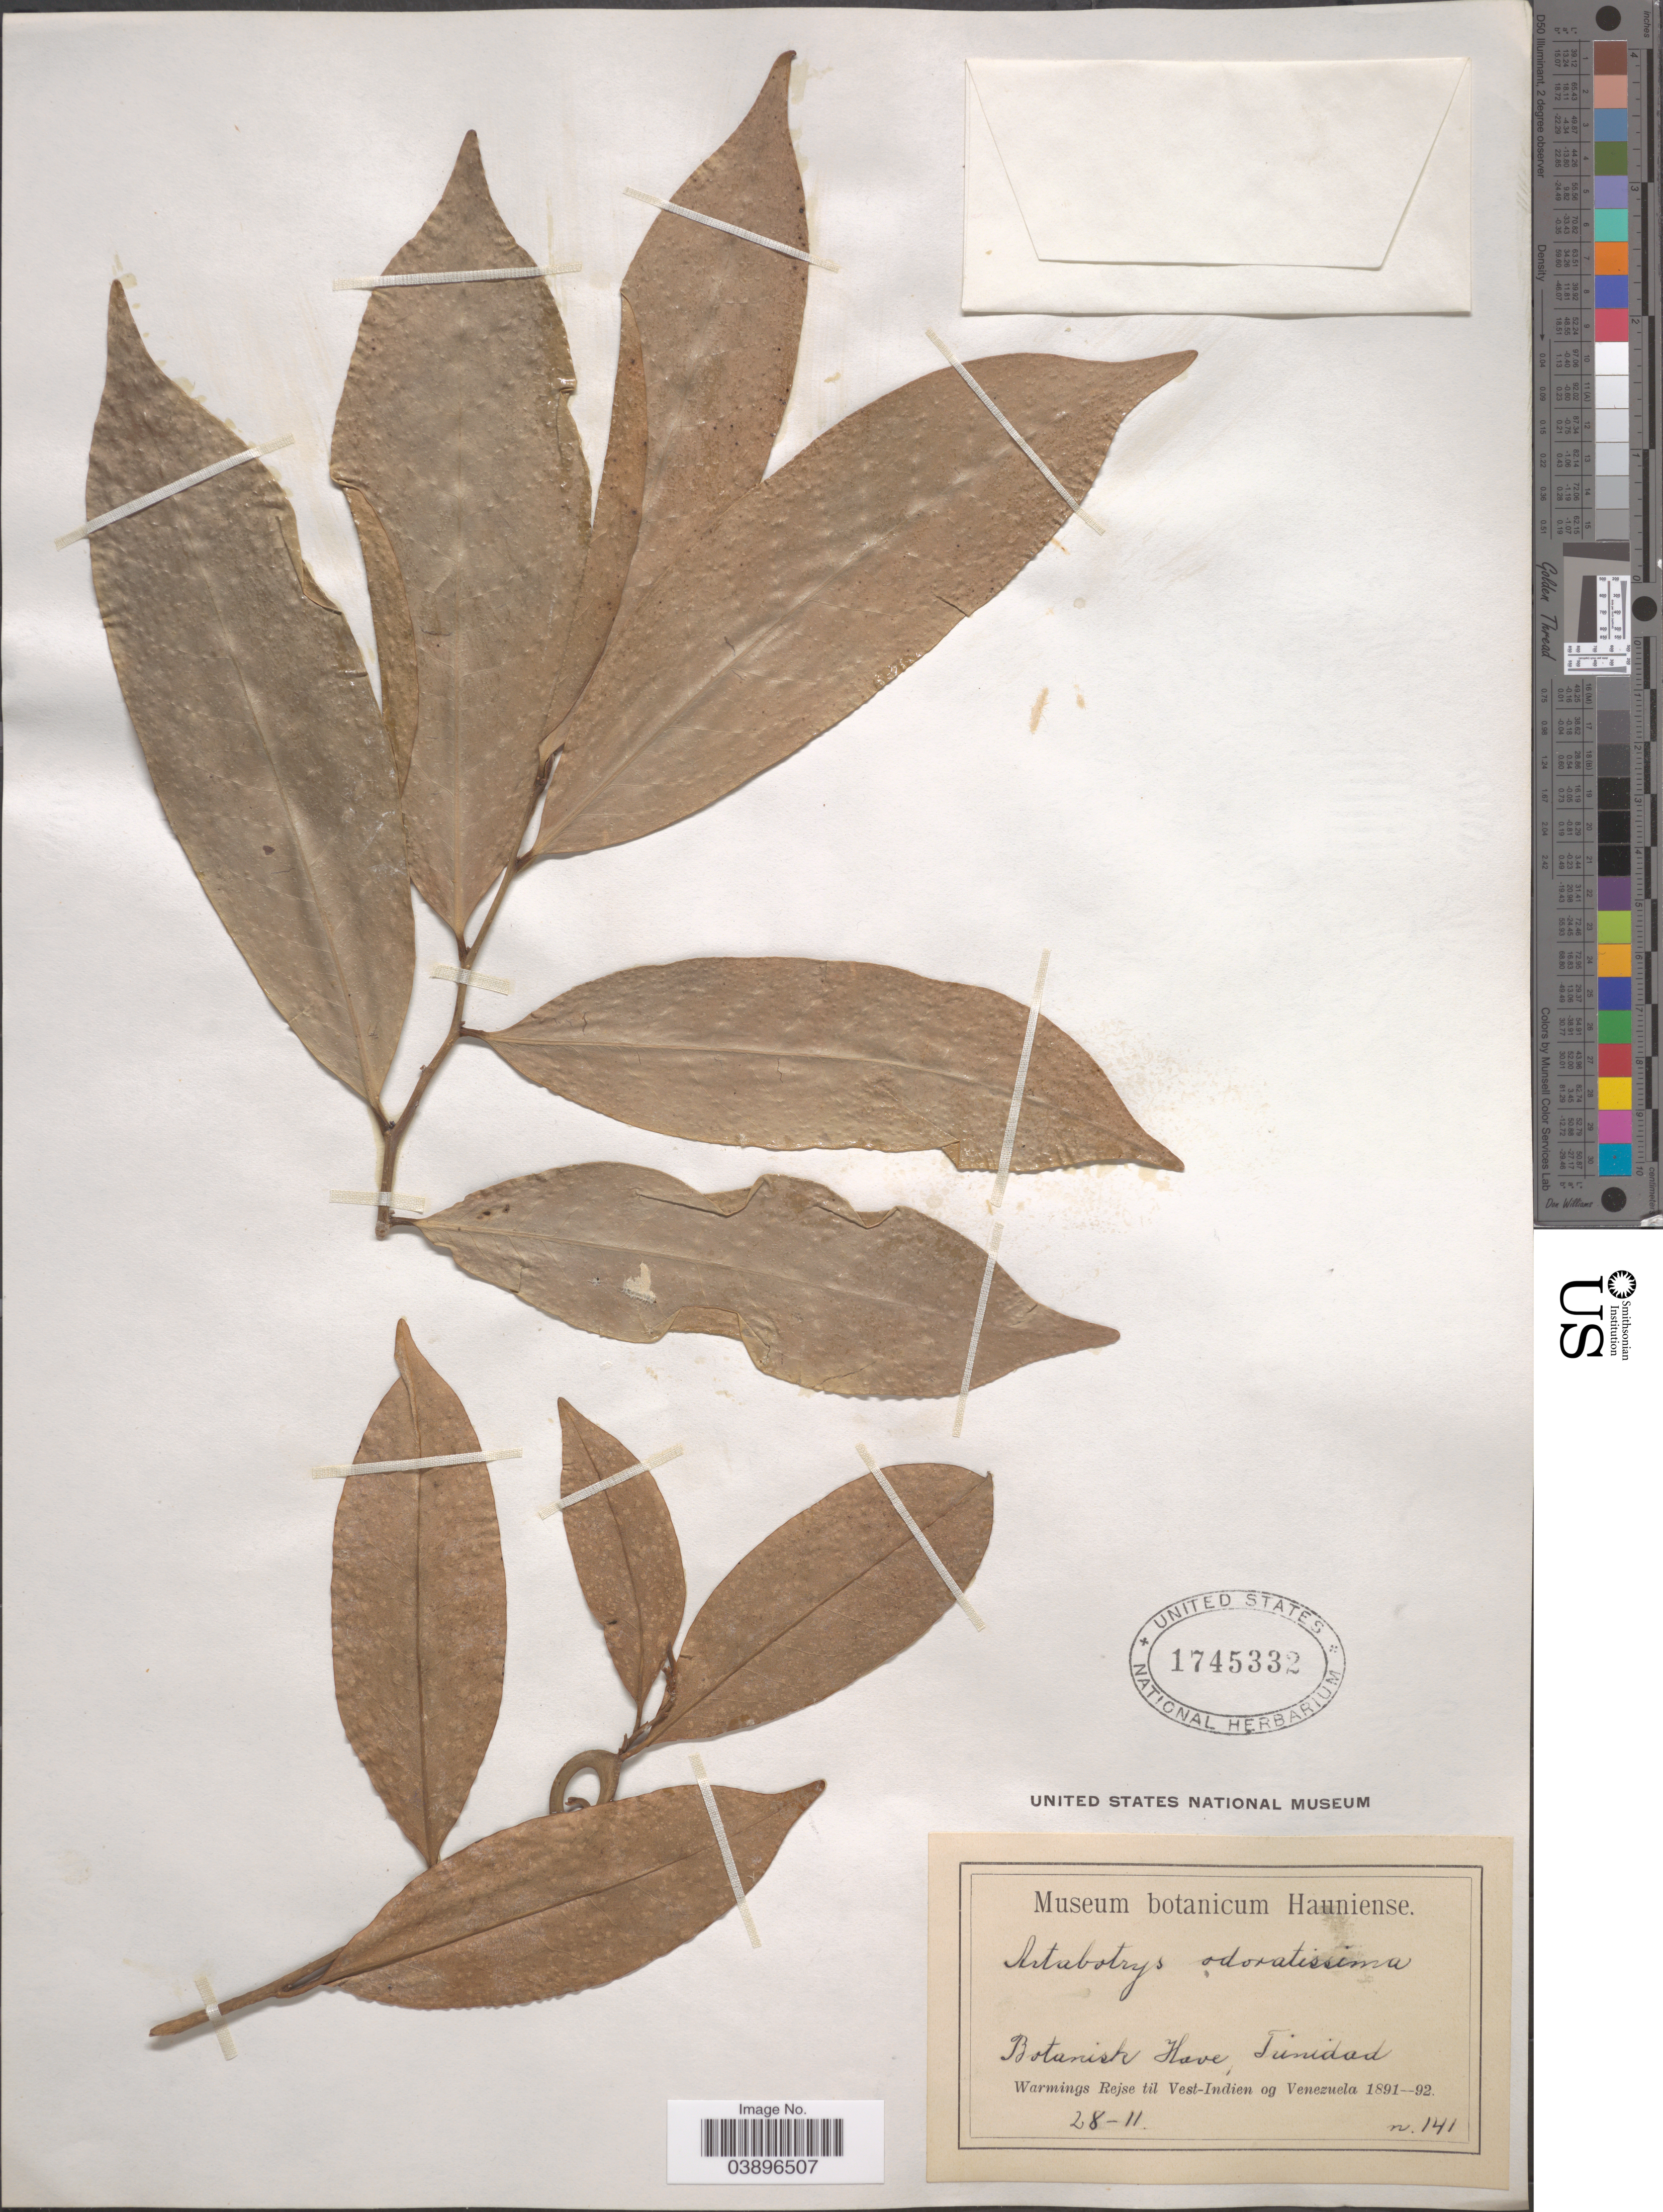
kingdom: Plantae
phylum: Tracheophyta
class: Magnoliopsida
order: Magnoliales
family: Annonaceae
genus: Artabotrys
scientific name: Artabotrys odoratissimus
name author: R. Br.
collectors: -. Warmings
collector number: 141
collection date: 1891-11-28/1892-11-28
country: Trinidad and Tobago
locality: Botanisk Have, Trinidad.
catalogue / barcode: US 1745332